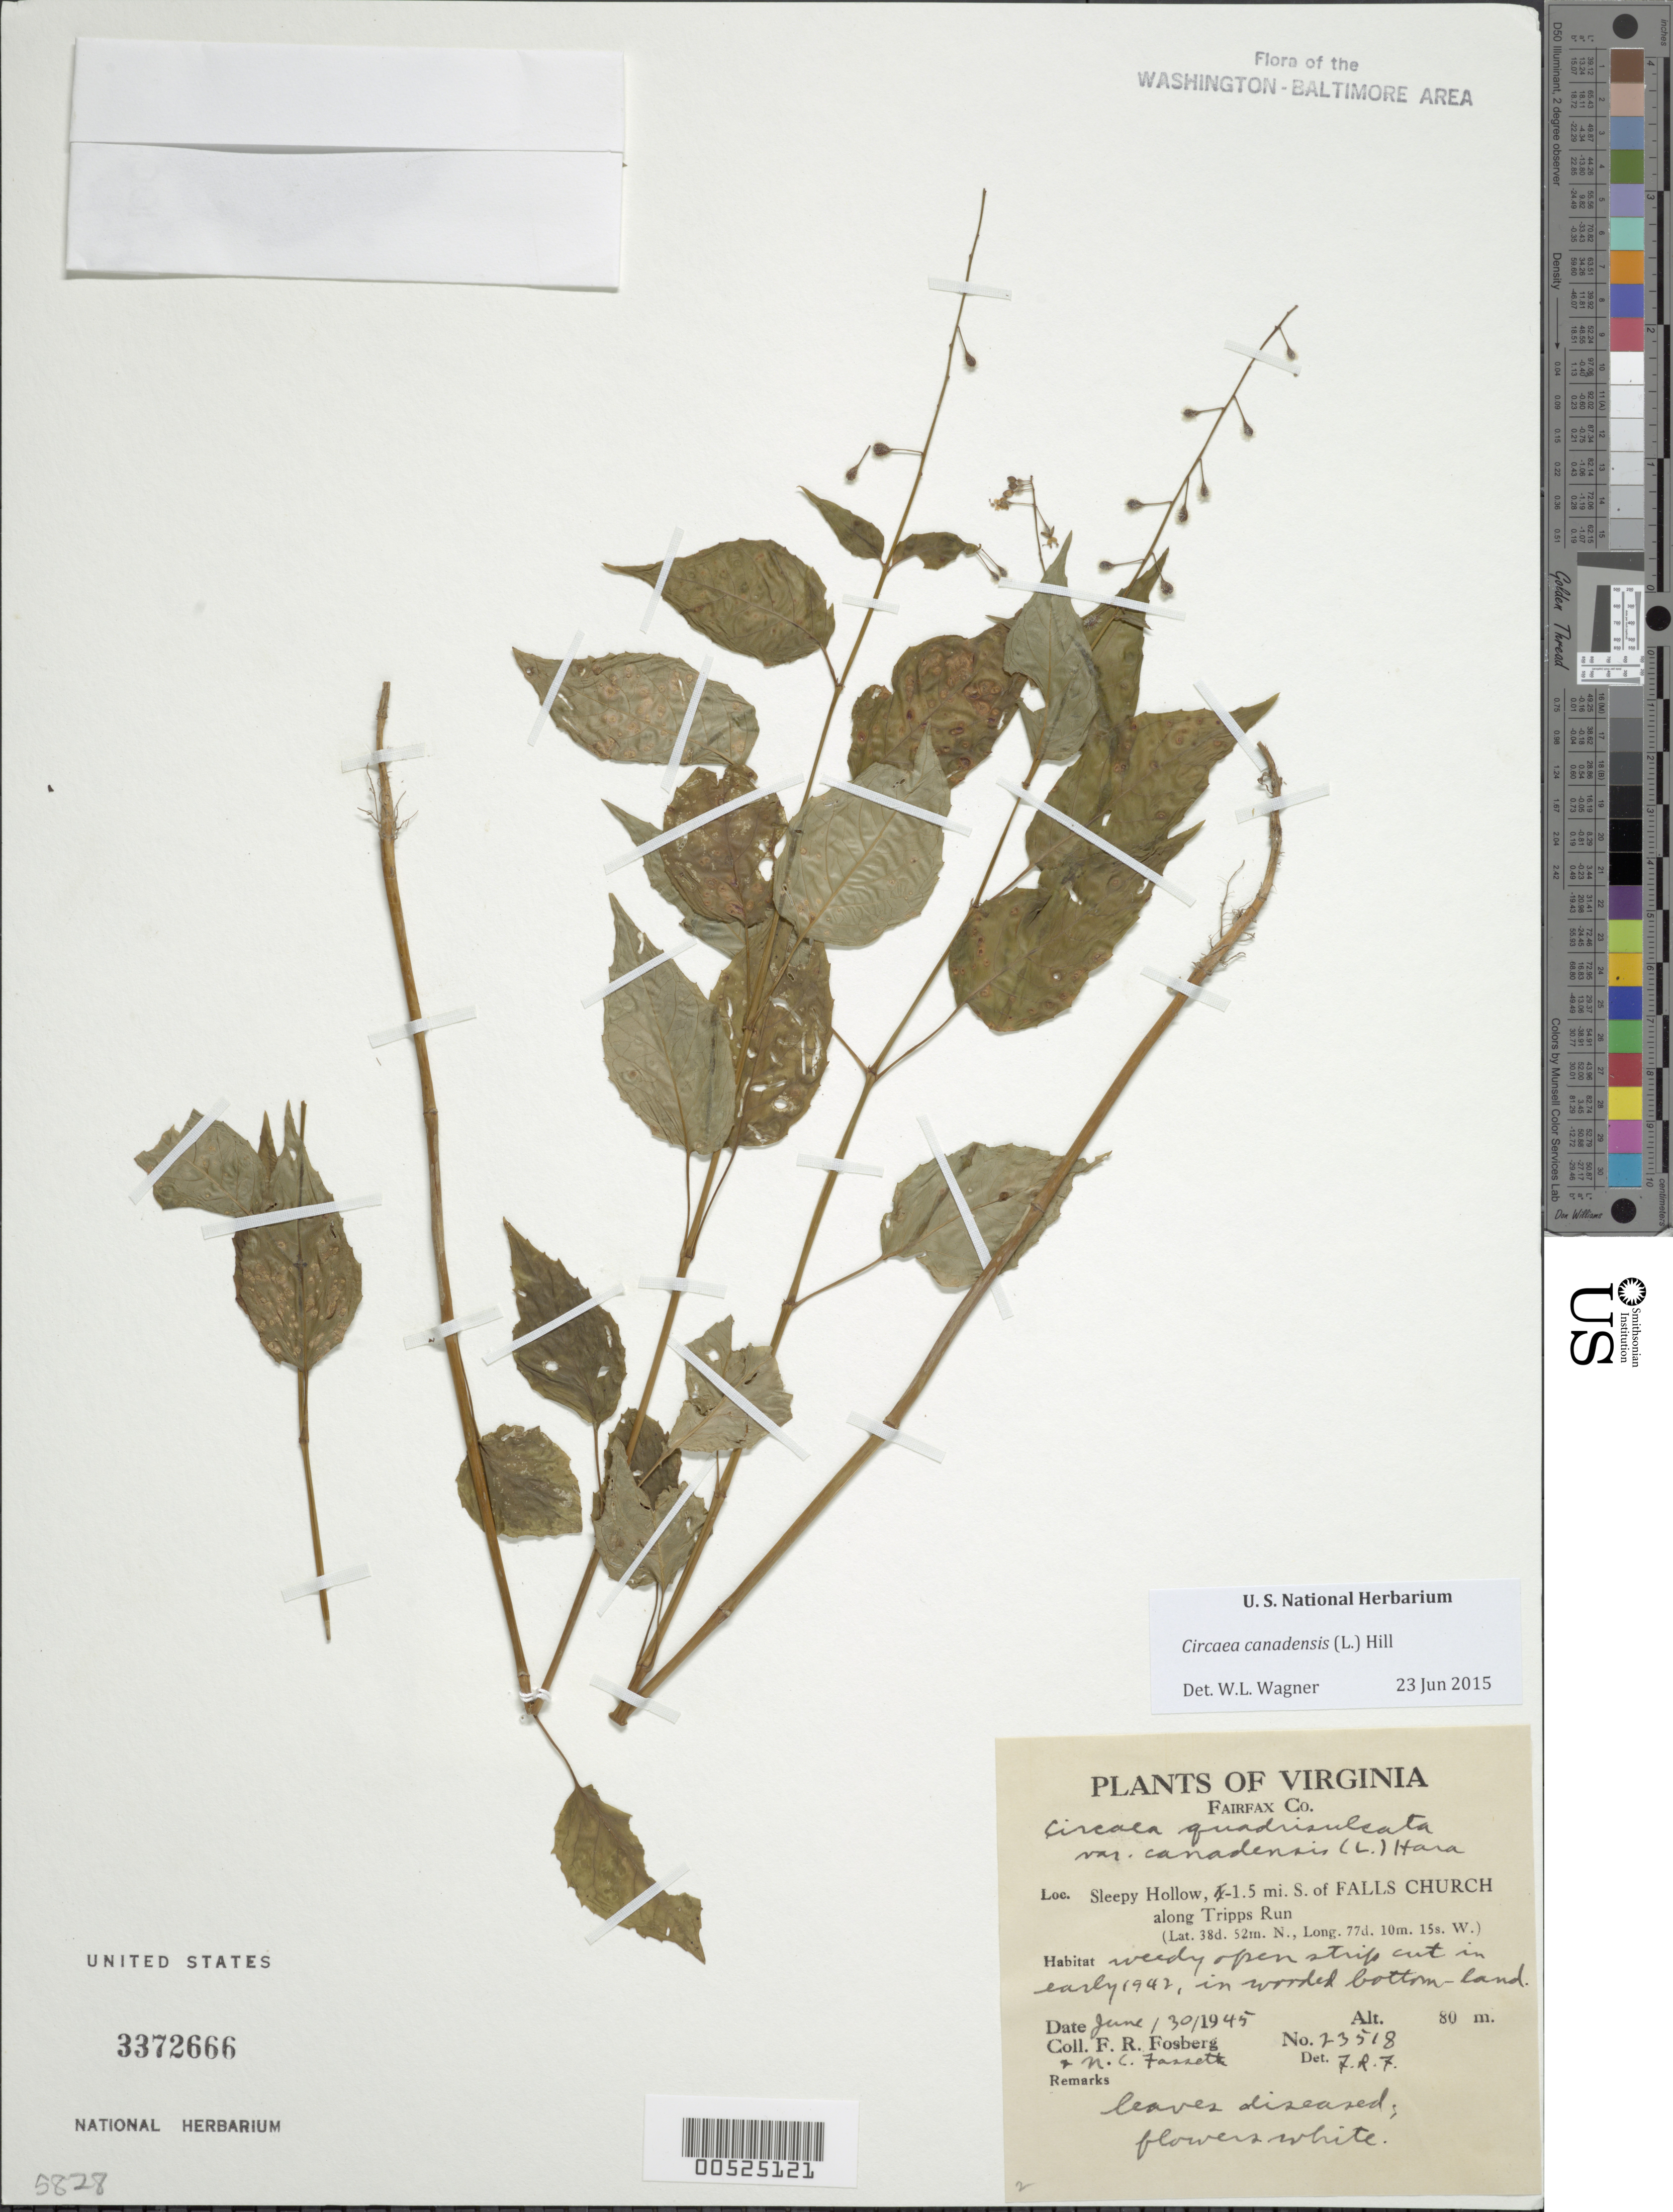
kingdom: Plantae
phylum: Tracheophyta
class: Magnoliopsida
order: Myrtales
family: Onagraceae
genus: Circaea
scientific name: Circaea canadensis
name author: (L.) Hill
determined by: Wagner, W. L., (BOT), Smithsonian Institution - National Museum of Natural History (UNITED STATES)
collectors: F. R. Fosberg & N. C. Fassett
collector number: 23518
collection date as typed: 30 Jun 1945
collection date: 1945-06-30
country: United States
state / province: Virginia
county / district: Fairfax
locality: Sleepy Hollow, 1.5 mi. S of Falls Church along Tripps Run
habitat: Weedy open strip cut in 1942, in woody bottomland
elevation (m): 80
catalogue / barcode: US 3372666